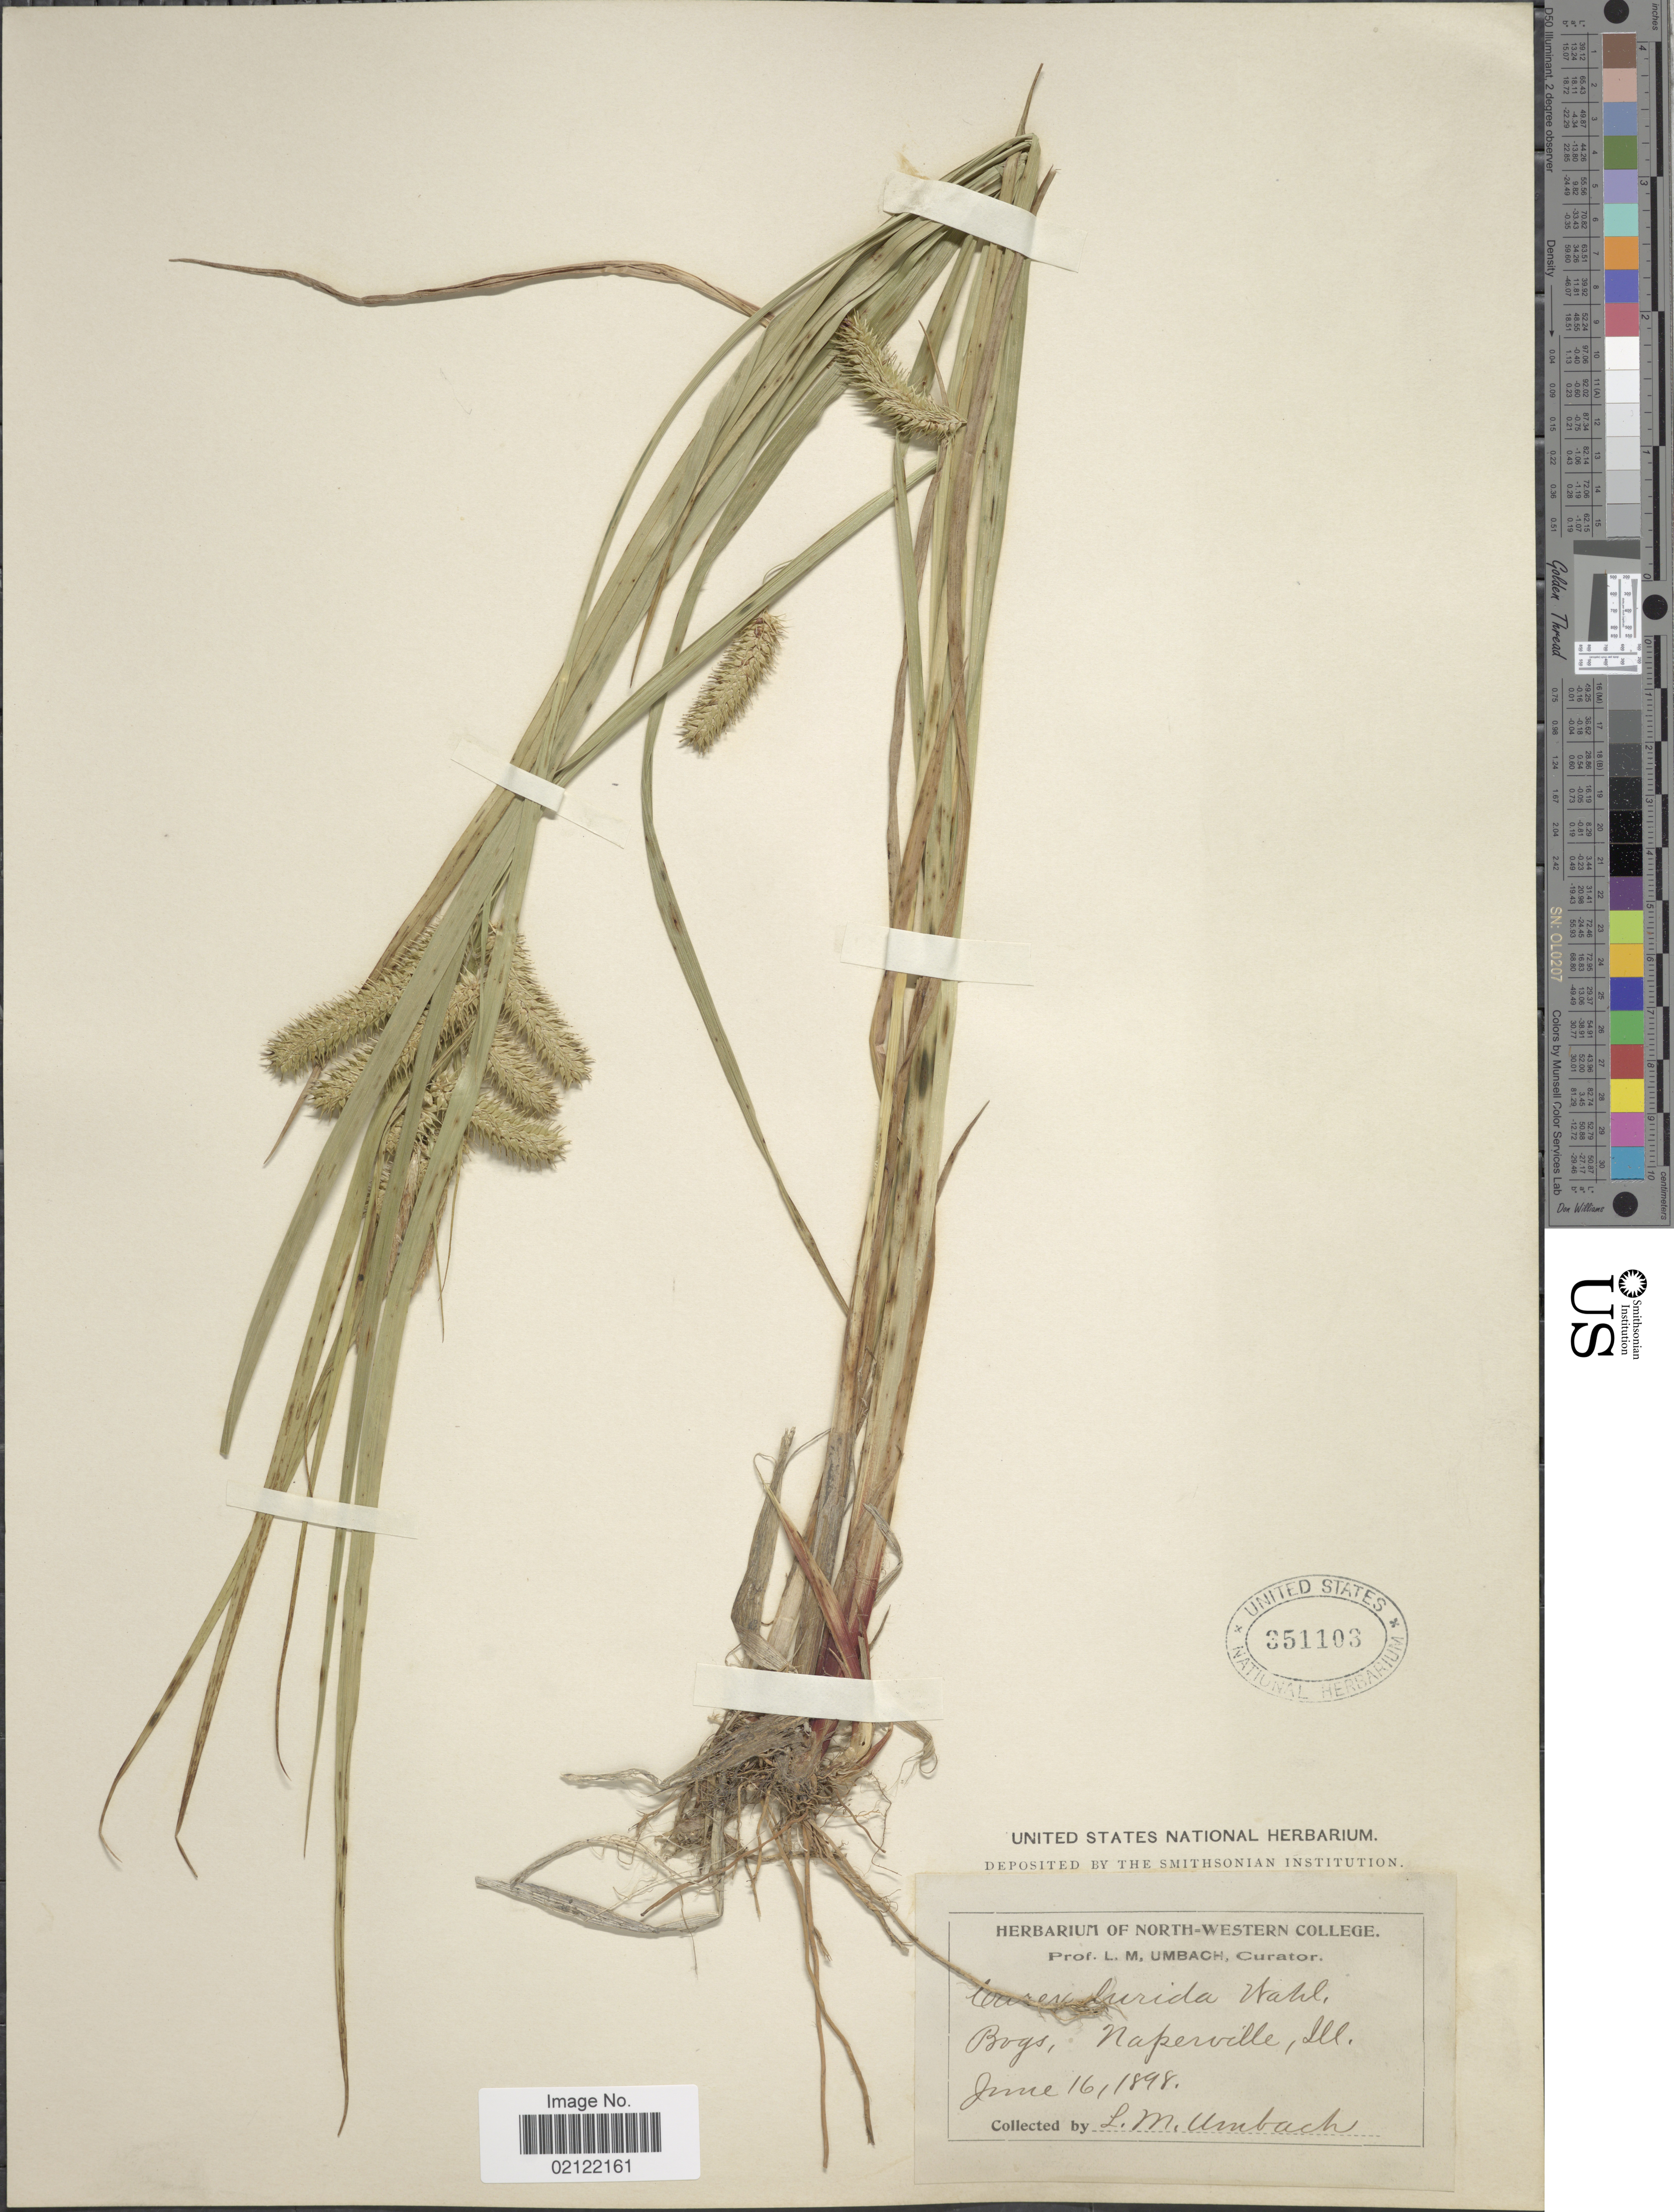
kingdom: Plantae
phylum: Tracheophyta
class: Liliopsida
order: Poales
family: Cyperaceae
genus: Carex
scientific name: Carex lurida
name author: Wahlenb.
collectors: L. M. Umbach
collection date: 1898-06-16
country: United States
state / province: Illinois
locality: Bogs, Naperville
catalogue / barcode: US 351103